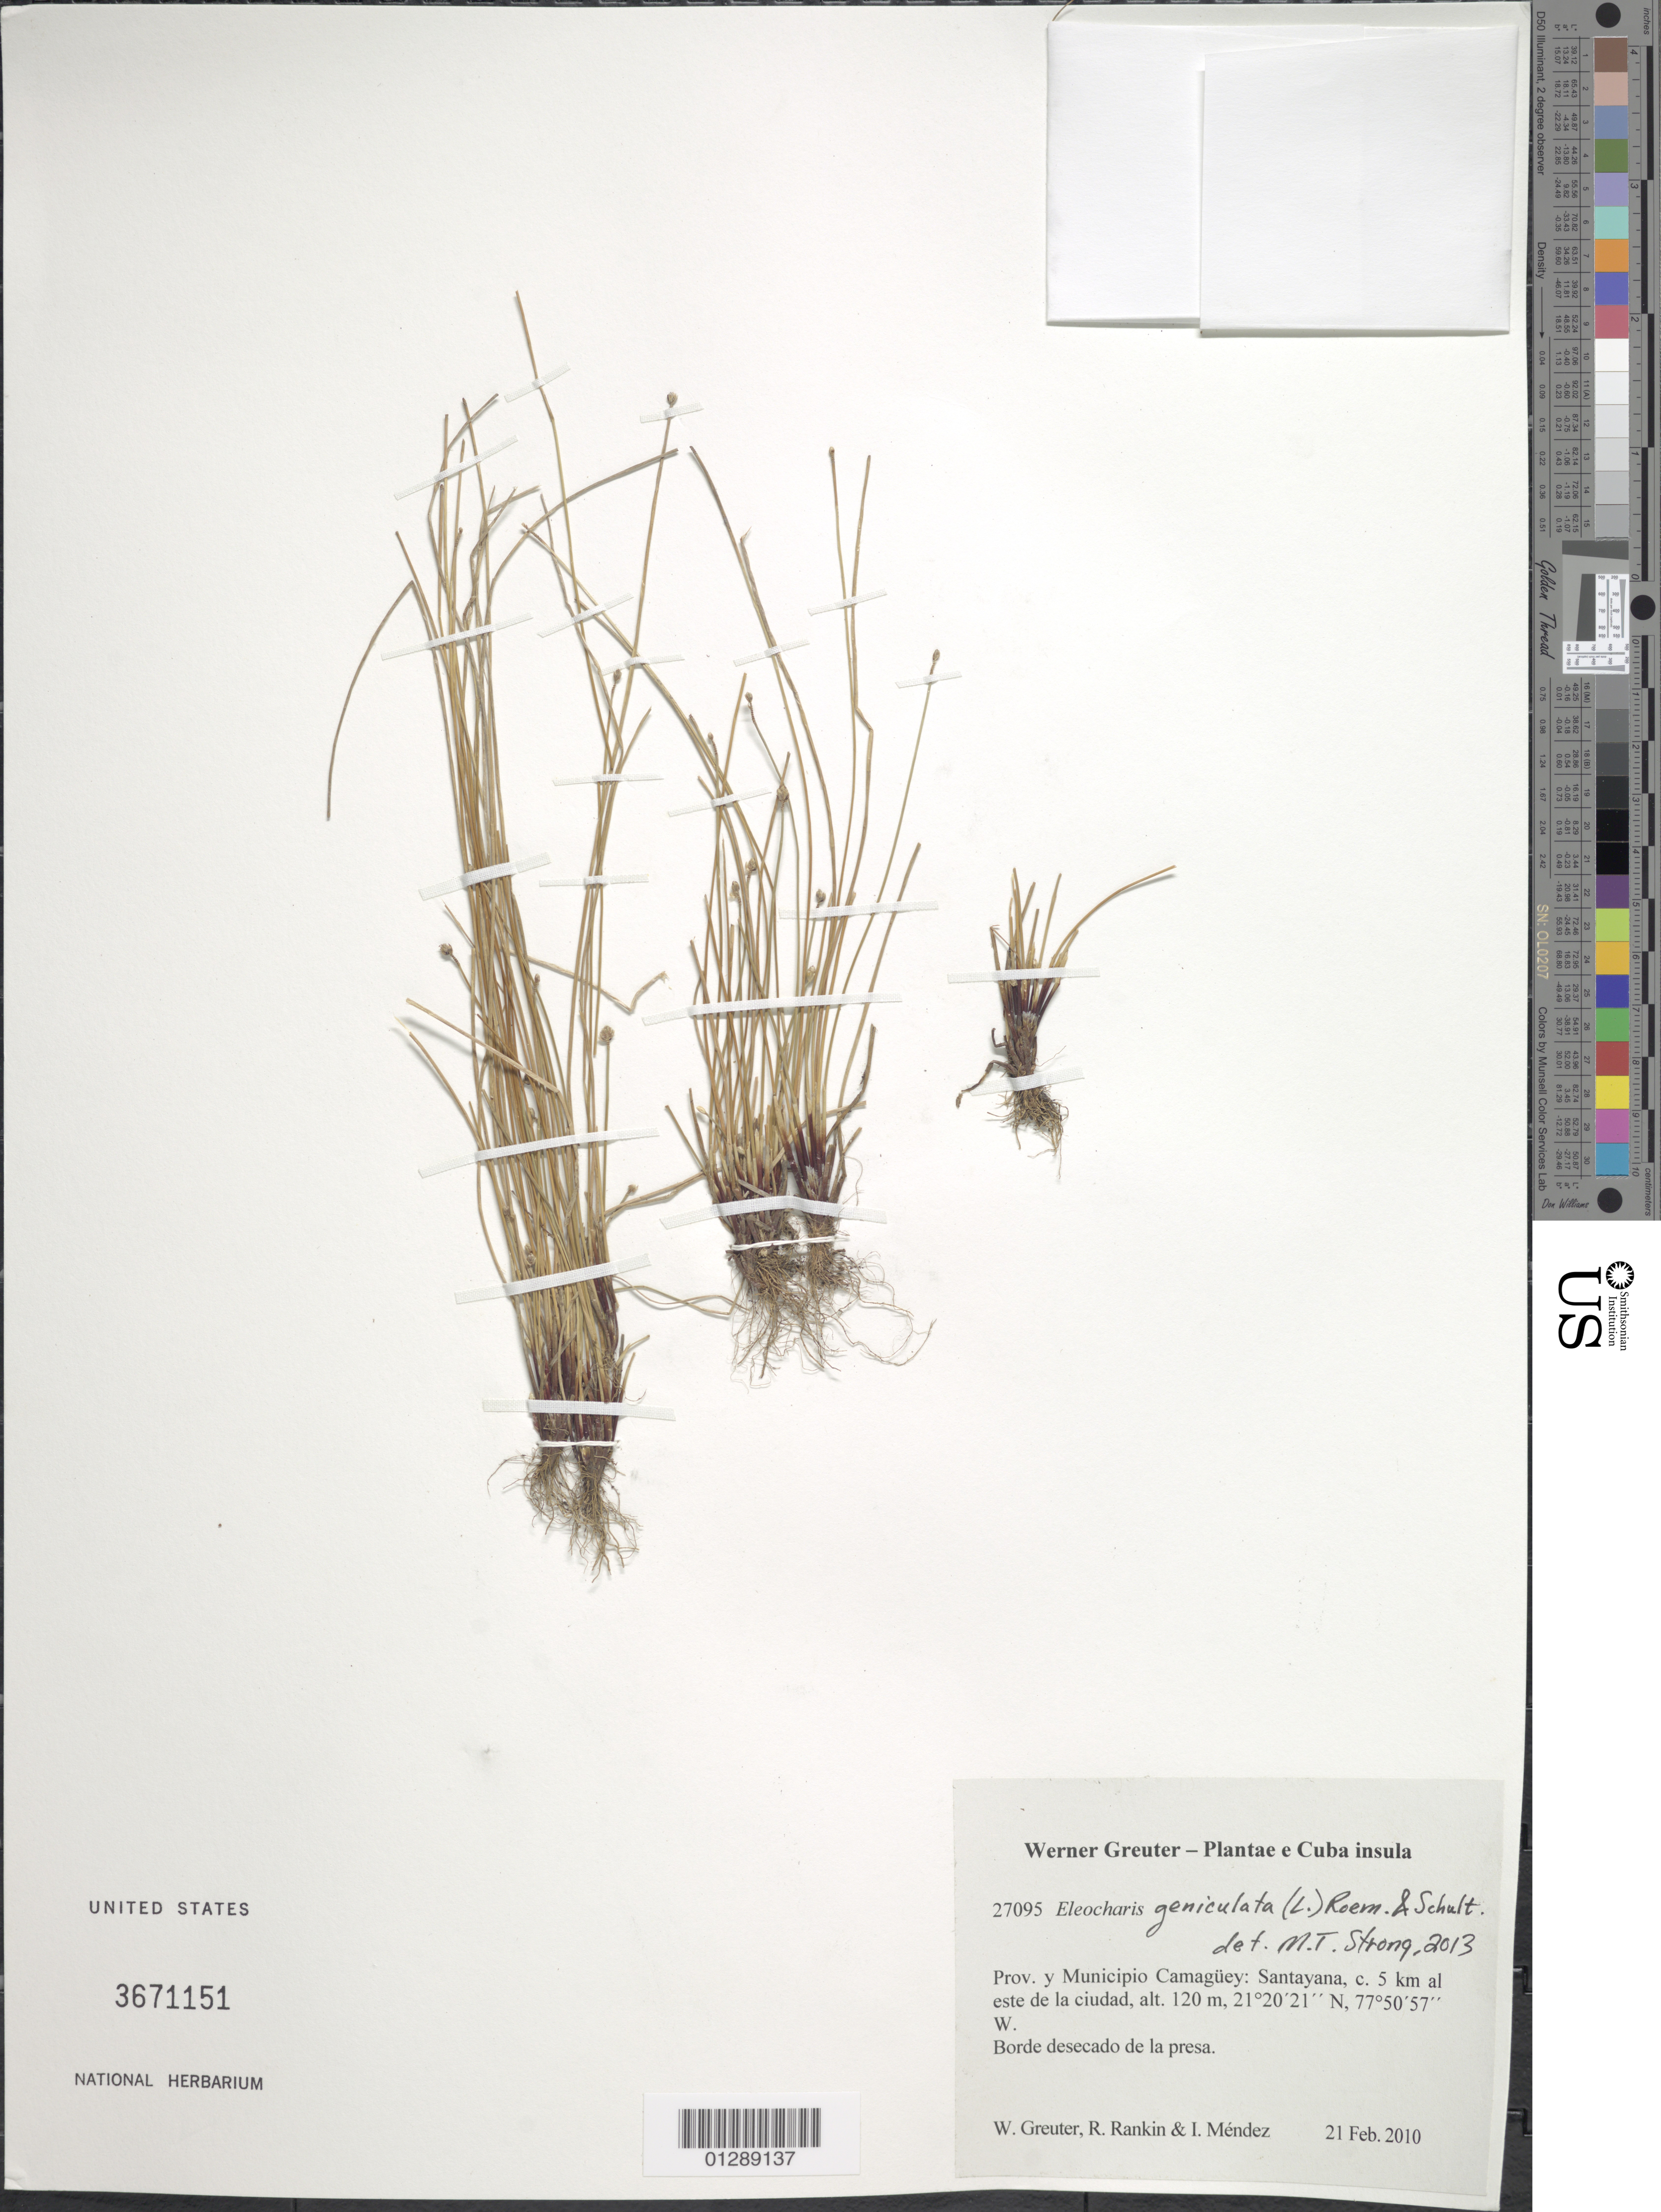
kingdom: Plantae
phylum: Tracheophyta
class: Liliopsida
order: Poales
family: Cyperaceae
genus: Eleocharis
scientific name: Eleocharis geniculata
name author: (L.) Roem. & Schult.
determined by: Strong, M. T., (US), Smithsonian Institution - National Museum of Natural History (UNITED STATES)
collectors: W. R. Greuter, R. Rankin Rodriguez & I. Méndez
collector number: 27095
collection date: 2010-02-21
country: Cuba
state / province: Camagüey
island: Cuba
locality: Municipio Camagüey: Santayana, c. 5 km al este de la ciudad.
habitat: Borde desecado de la presa.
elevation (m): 120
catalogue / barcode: US 3671151